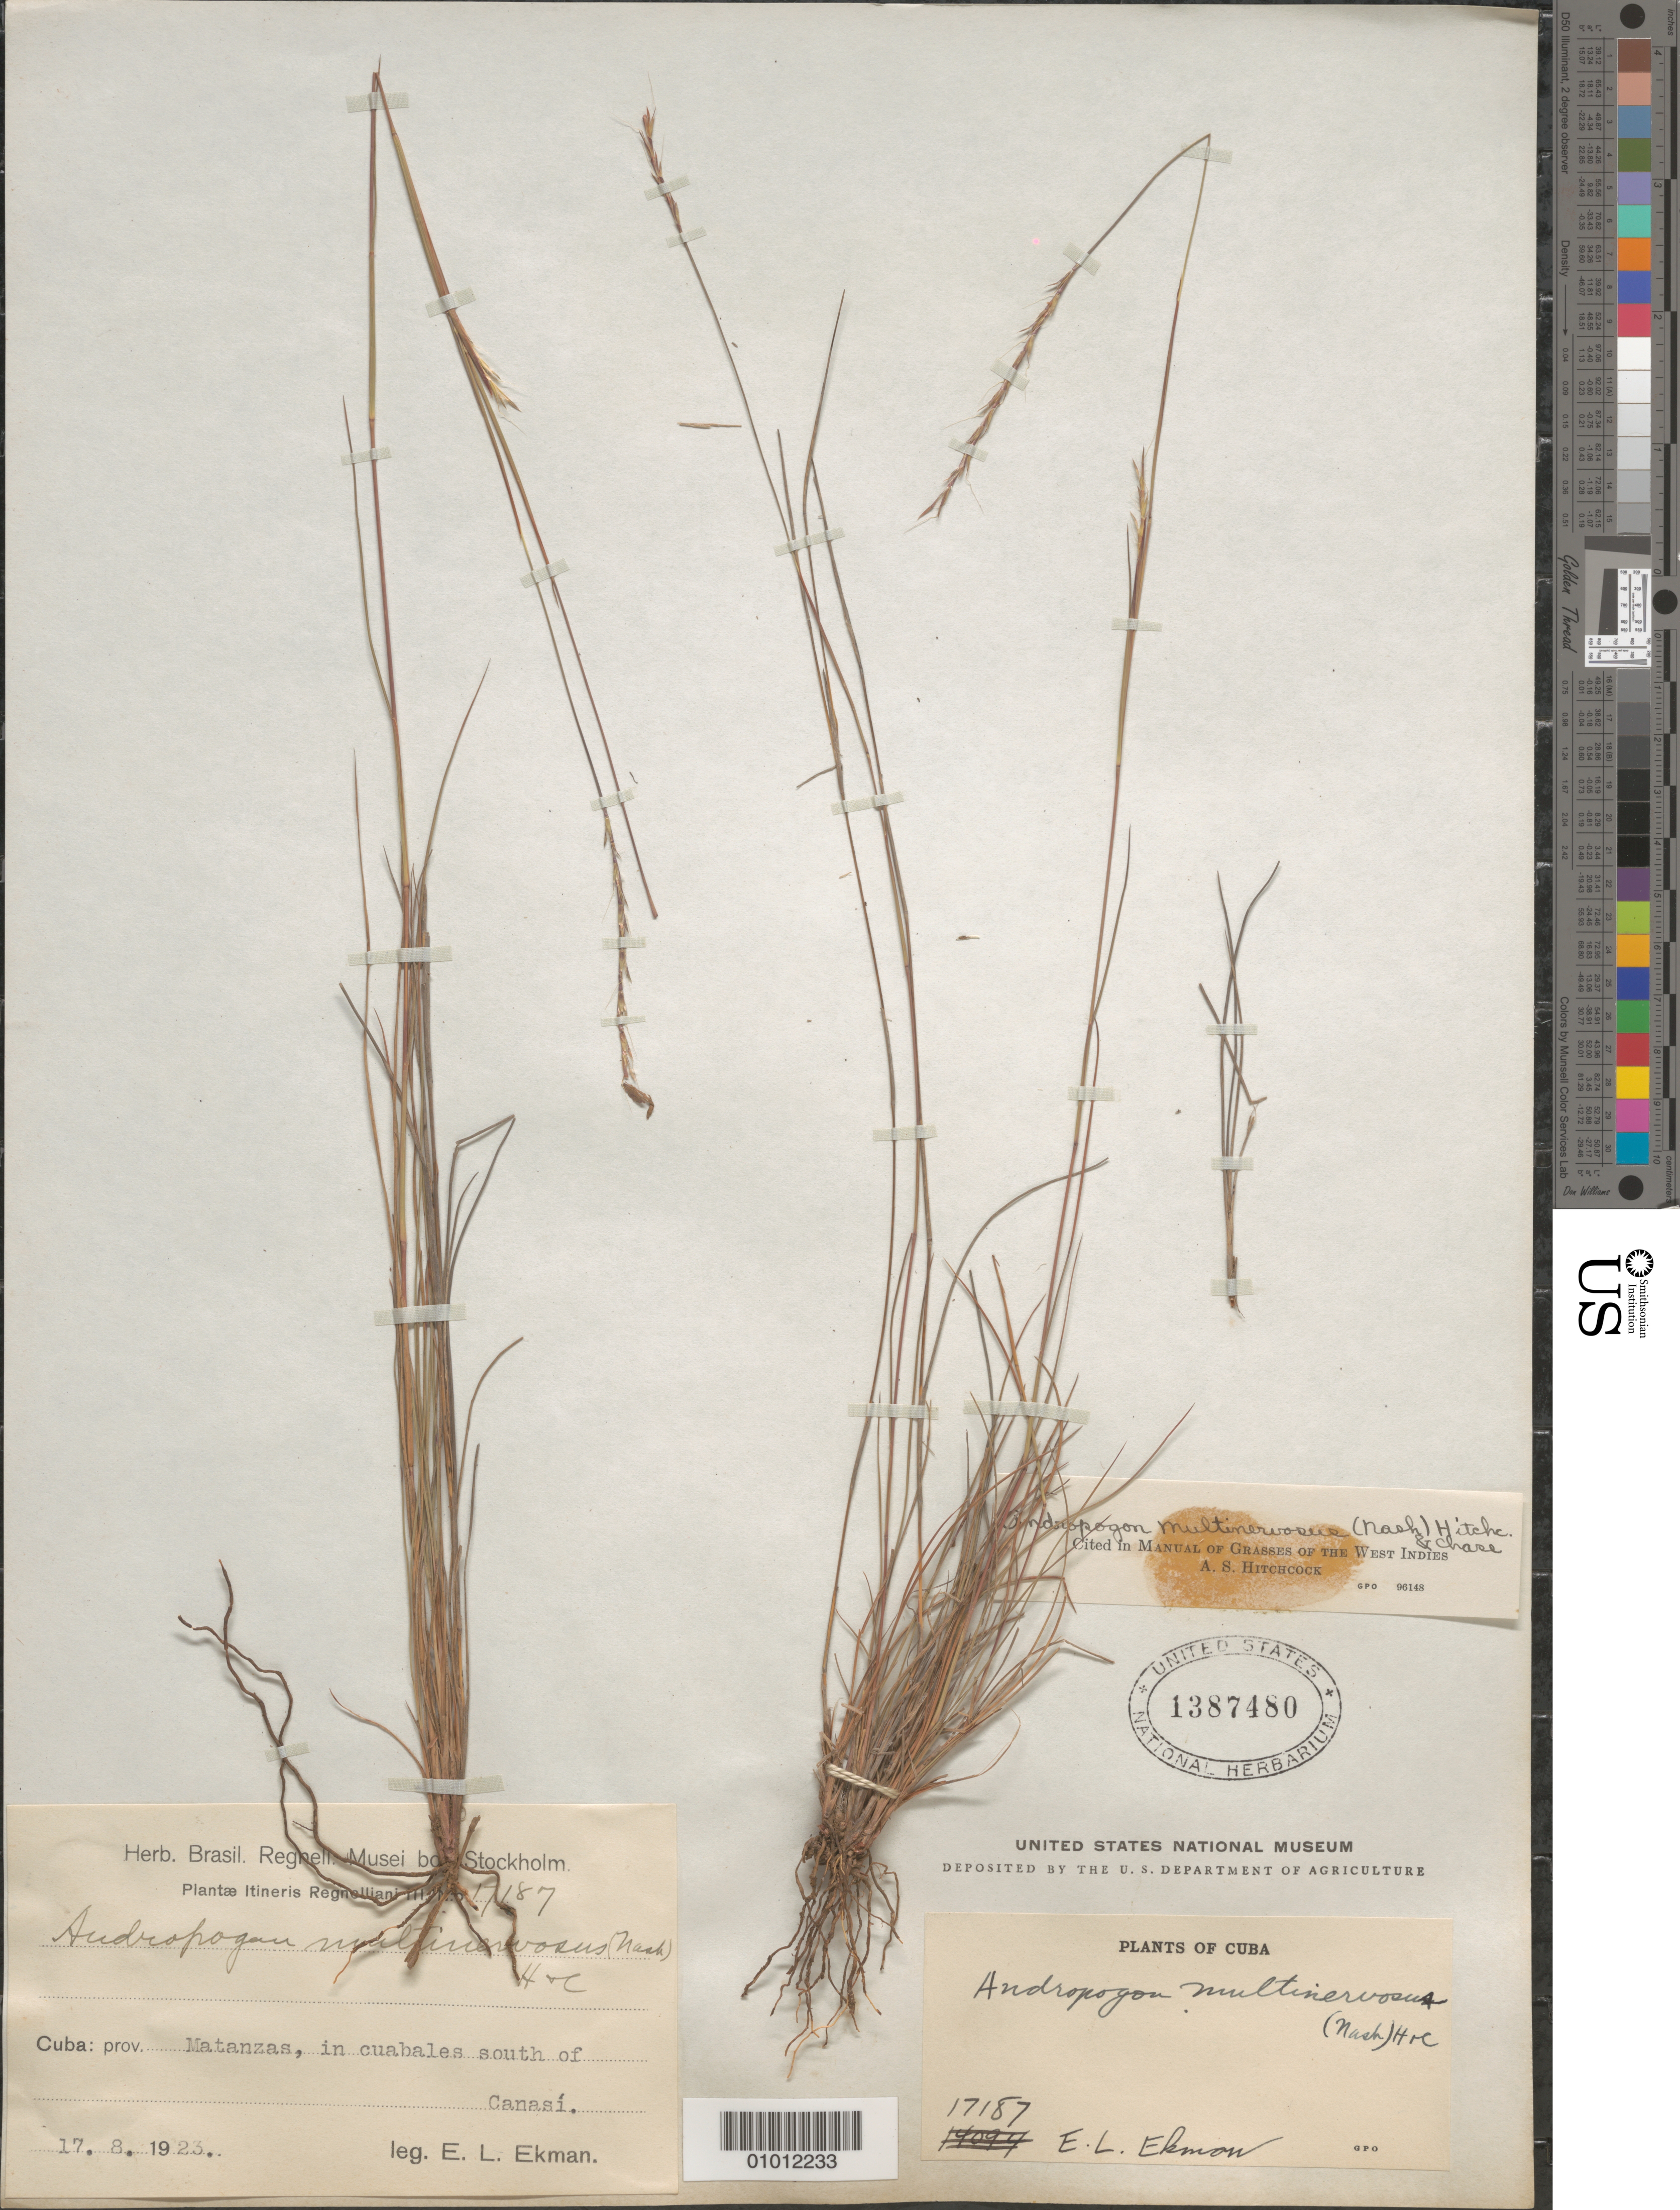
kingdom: Plantae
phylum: Tracheophyta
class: Liliopsida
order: Poales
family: Poaceae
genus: Schizachyrium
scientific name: Schizachyrium multinervosum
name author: Nash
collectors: E. L. Ekman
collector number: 17187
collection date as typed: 17 Aug 1923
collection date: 1923-08-17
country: Cuba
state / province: Matanzas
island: Cuba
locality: Matanzas, in Cuables S of Canasi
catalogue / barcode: US 1387480